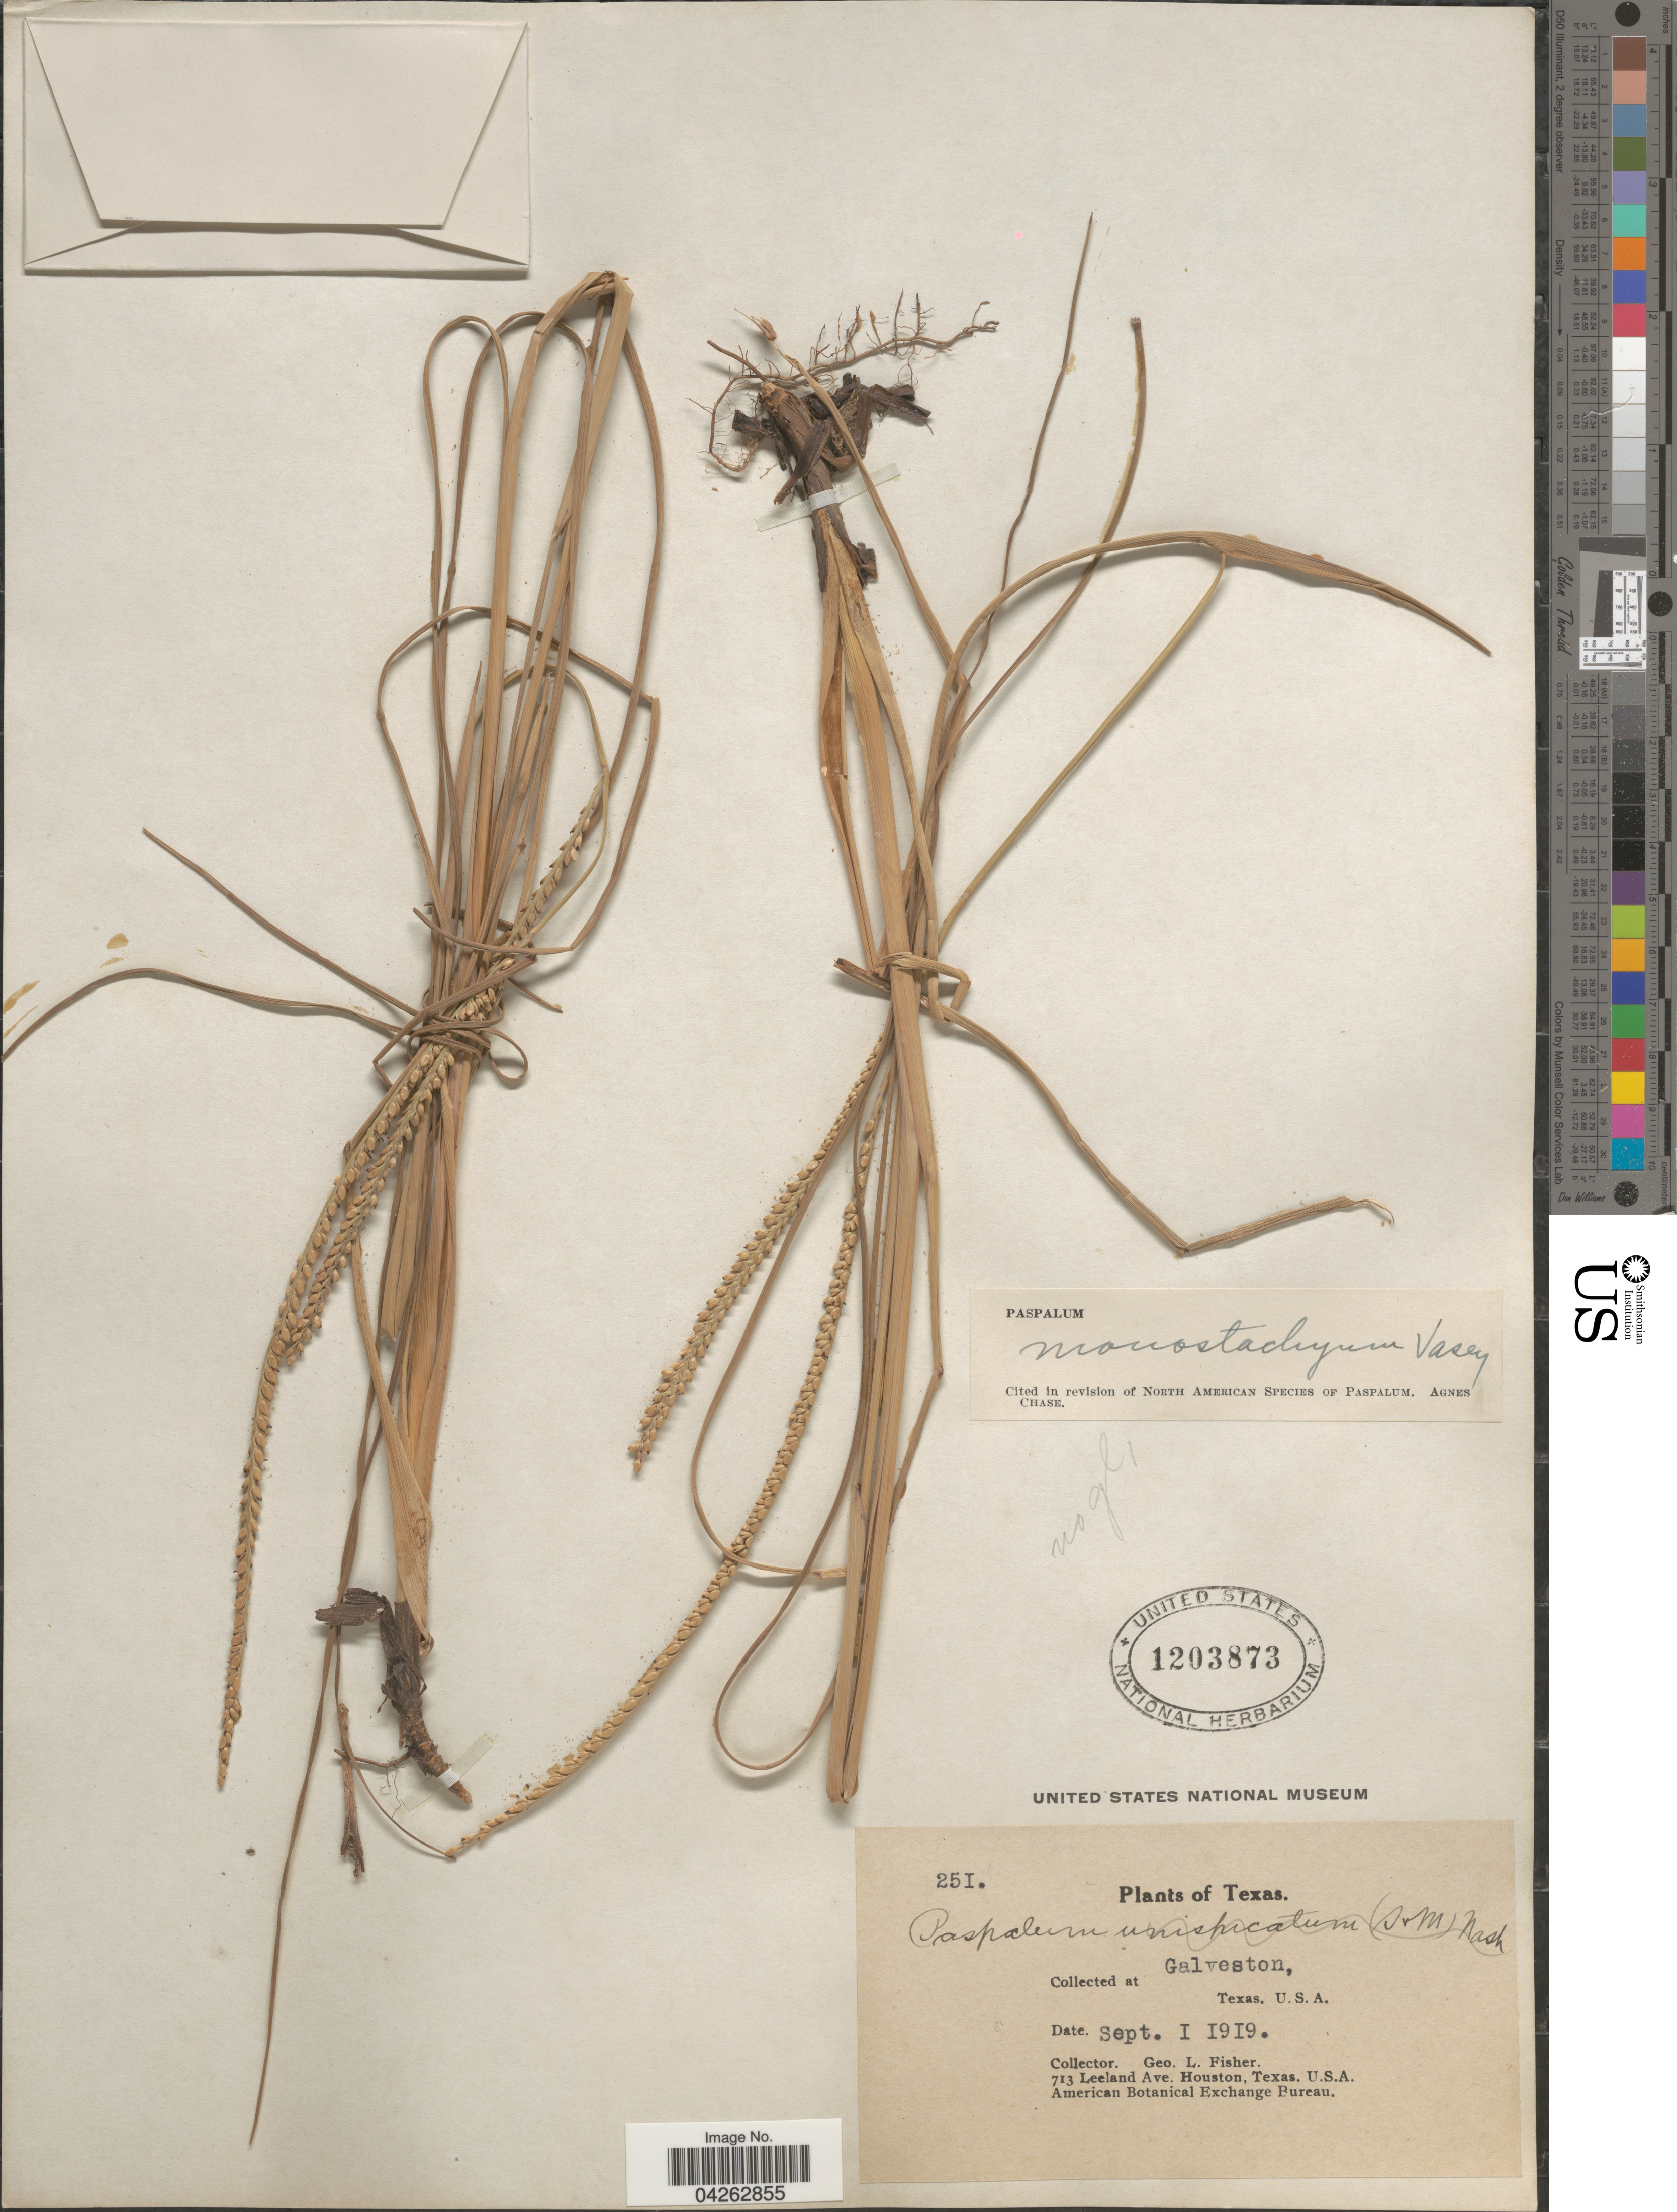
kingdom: Plantae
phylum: Tracheophyta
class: Liliopsida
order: Poales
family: Poaceae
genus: Paspalum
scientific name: Paspalum monostachyum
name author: Vasey ex Chapm.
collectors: G. L. Fisher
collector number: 251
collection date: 1919-09-01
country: United States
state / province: Texas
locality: At Galveston.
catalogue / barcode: US 1203873